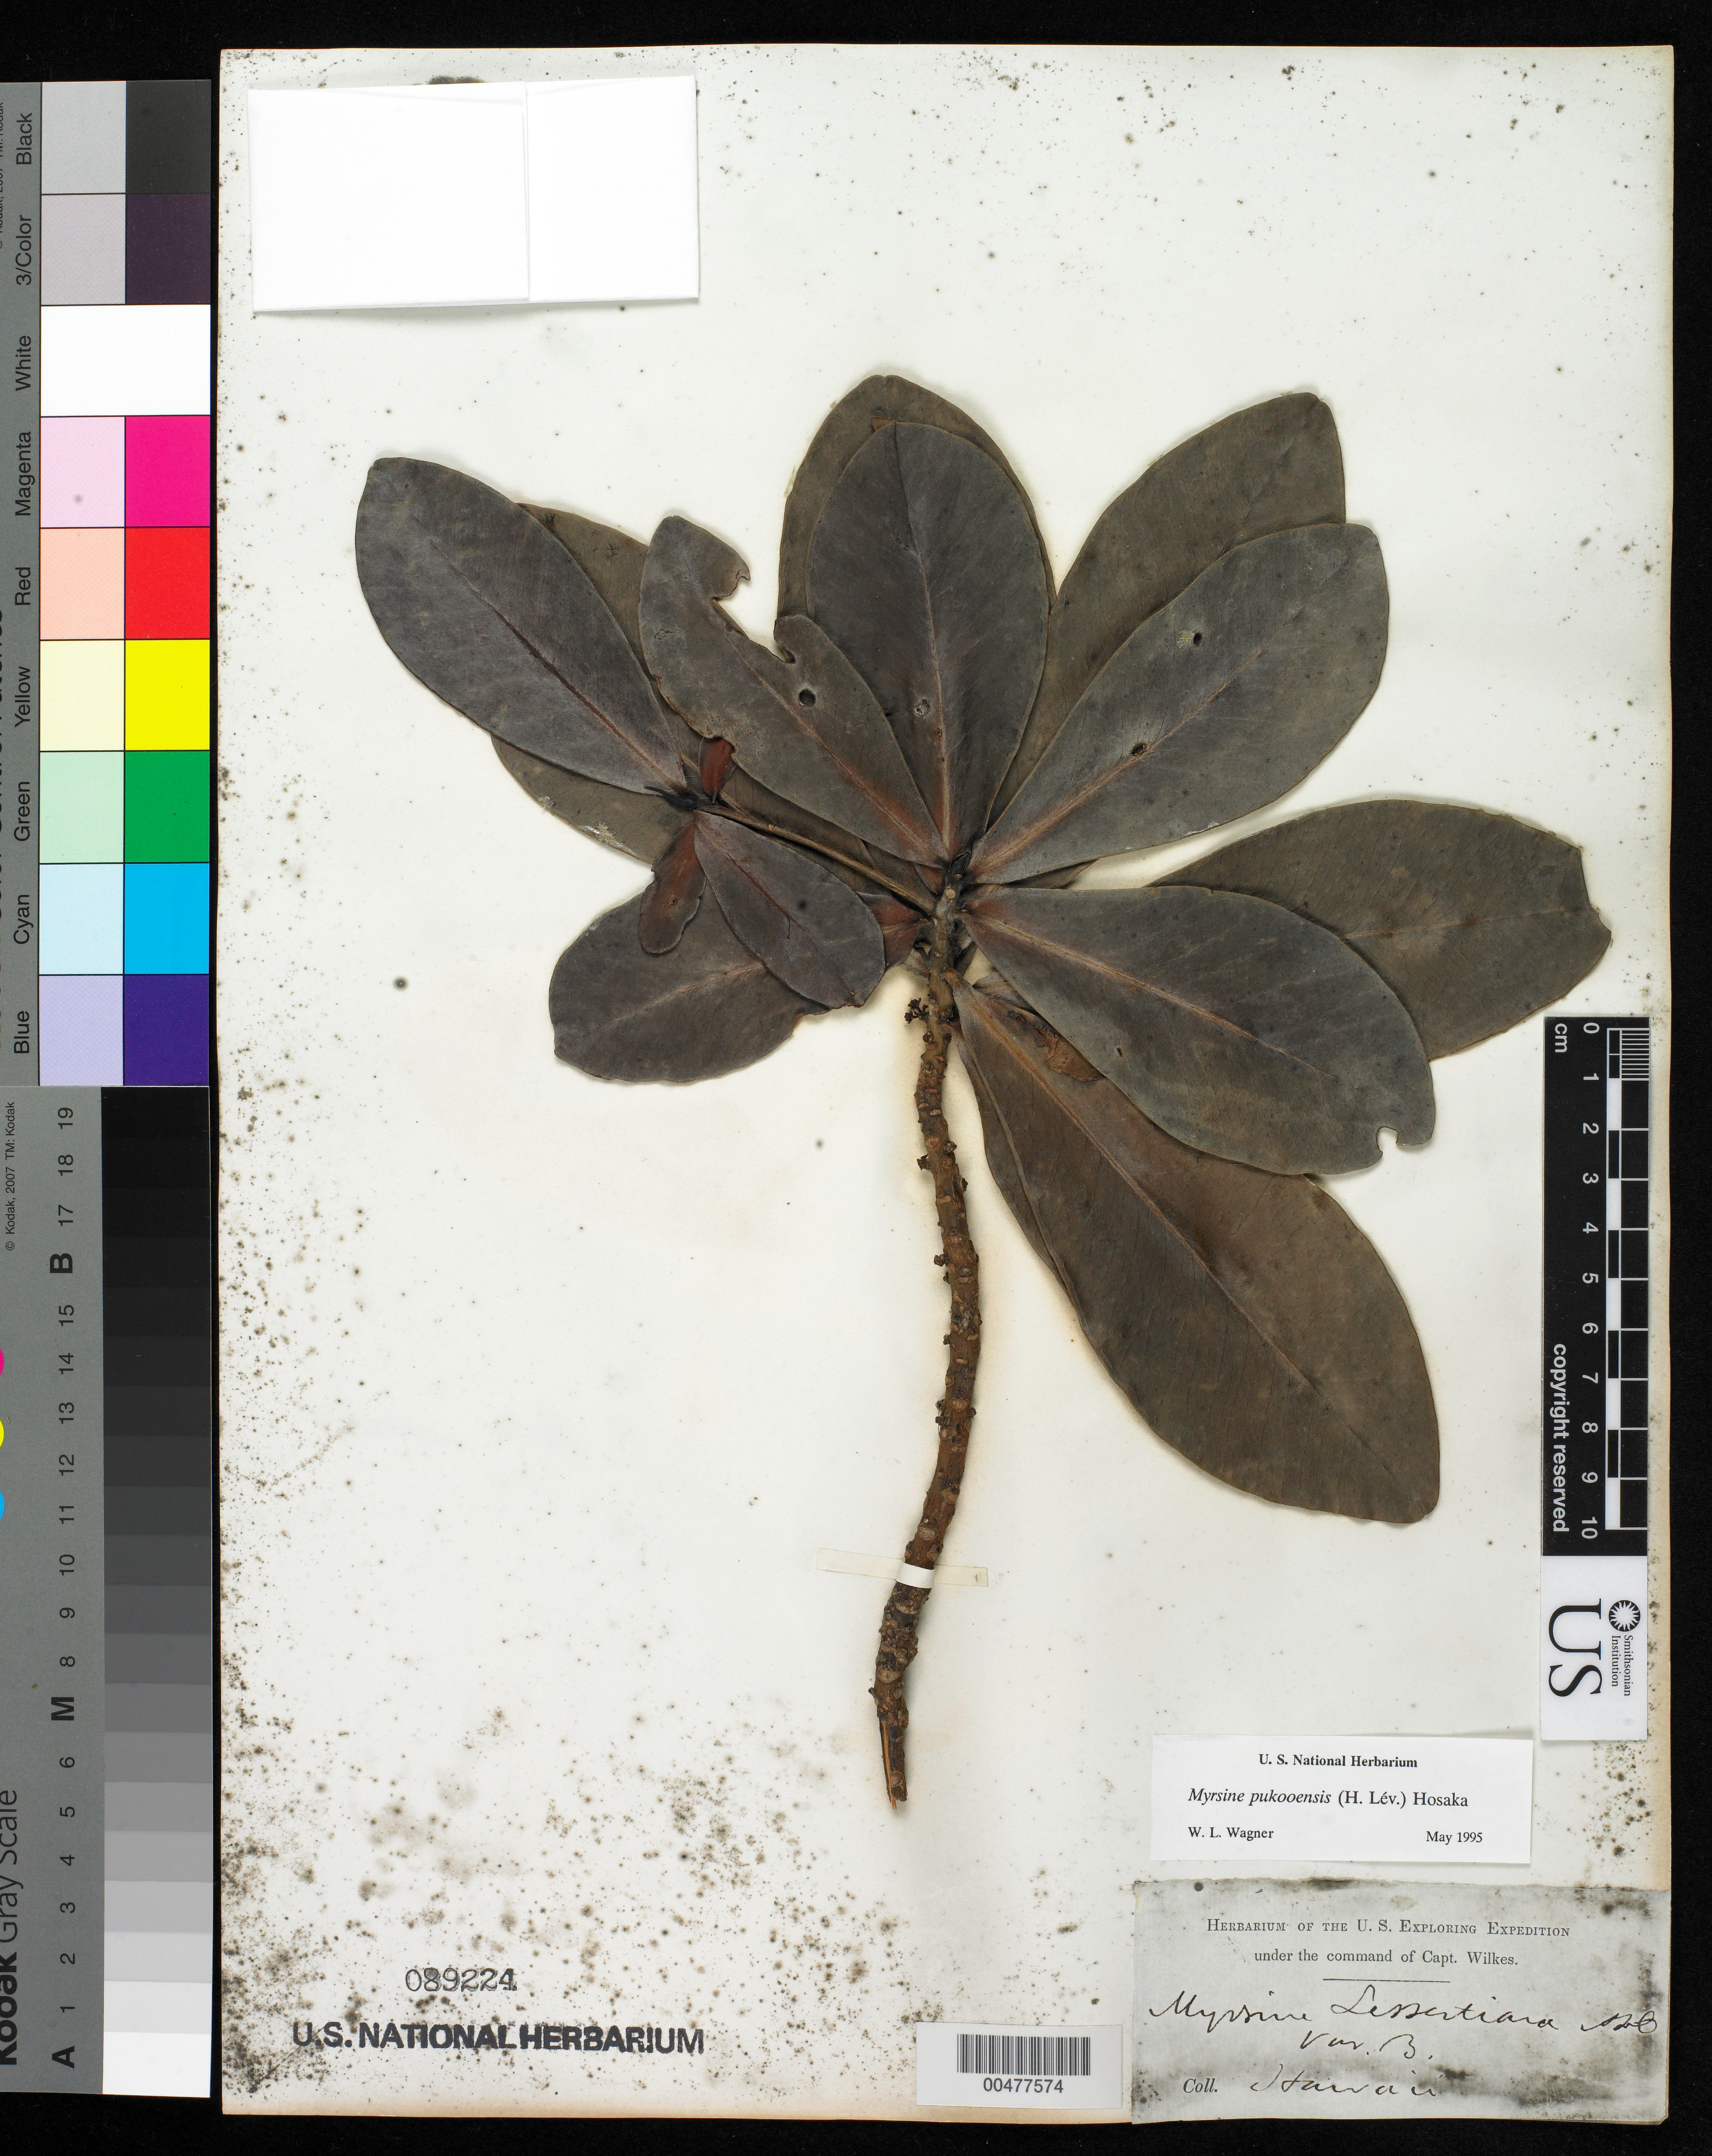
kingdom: Plantae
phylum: Tracheophyta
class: Magnoliopsida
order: Ericales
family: Primulaceae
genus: Myrsine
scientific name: Myrsine pukooensis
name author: (H. Lév.) Hosaka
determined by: Wagner, W. L., (BOT), Smithsonian Institution - National Museum of Natural History (UNITED STATES)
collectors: Wilkes Explor. Exped.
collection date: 1838/1842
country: United States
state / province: Hawaii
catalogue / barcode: US 89224